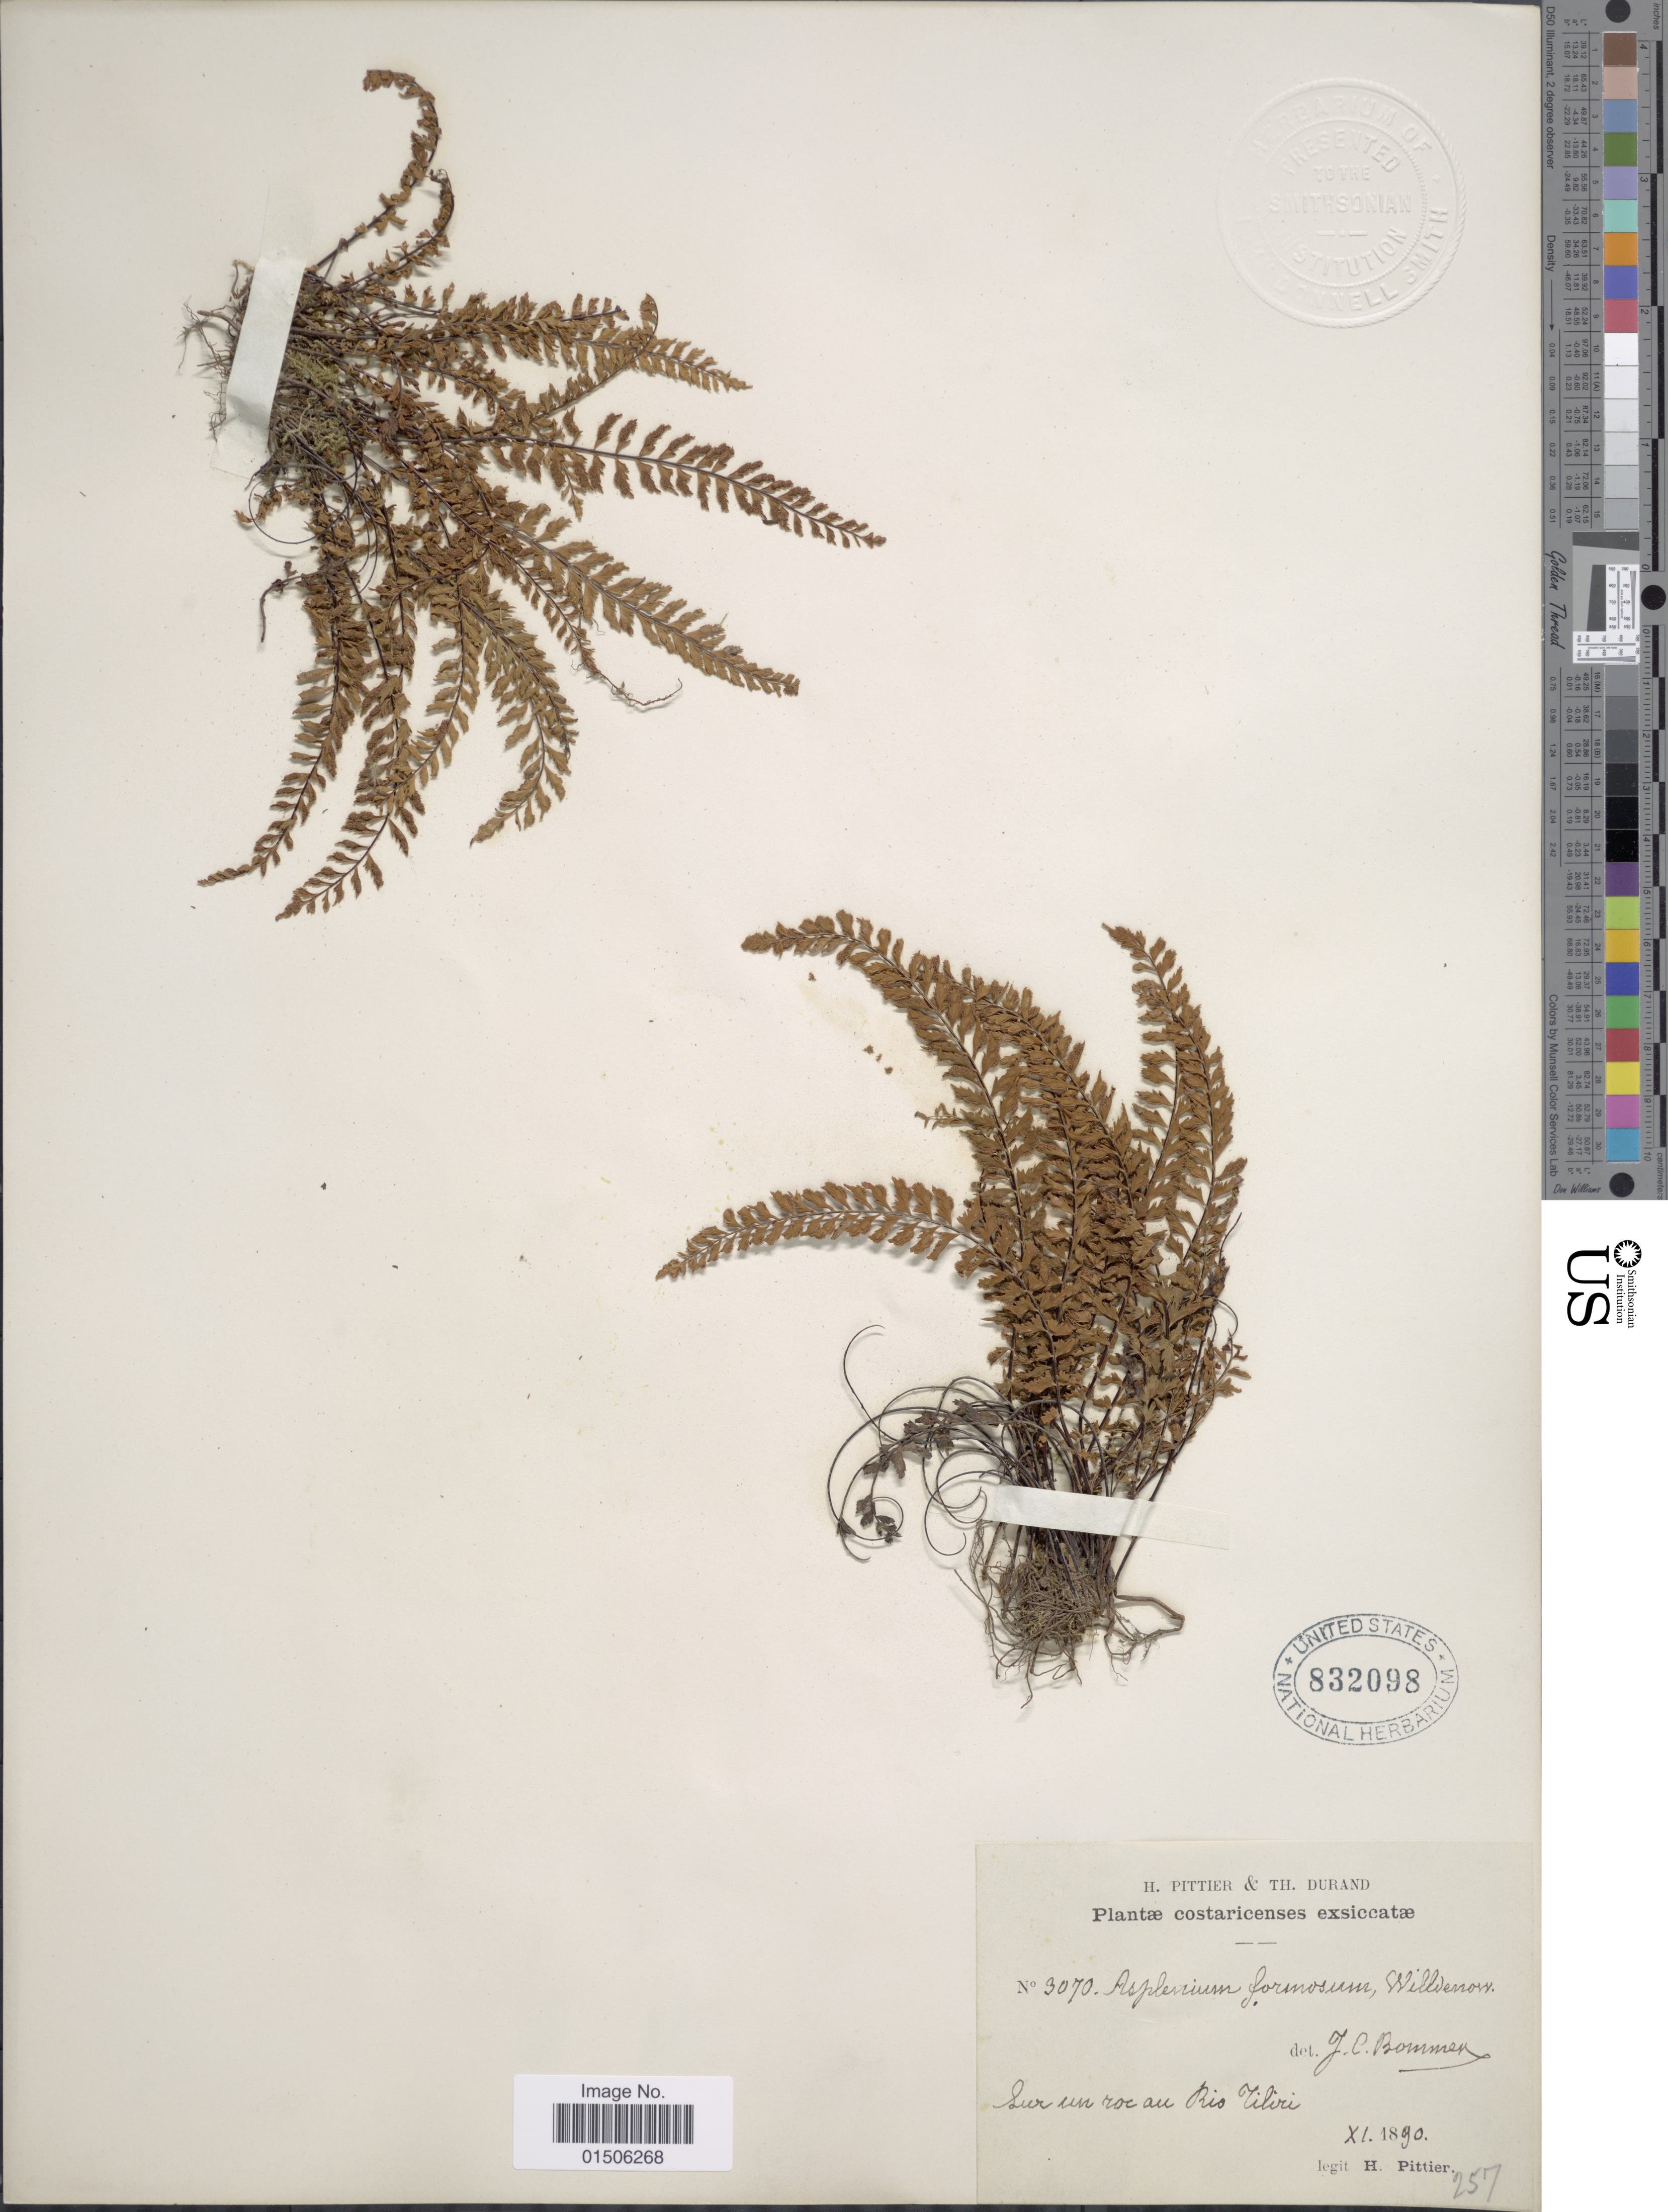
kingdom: Plantae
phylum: Tracheophyta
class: Polypodiopsida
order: Polypodiales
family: Aspleniaceae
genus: Asplenium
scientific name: Asplenium formosum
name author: Willd.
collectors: H. F. Pittier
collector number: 3070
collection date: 1890-11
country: Costa Rica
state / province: Limón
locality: Rio Telire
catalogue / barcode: US 832098